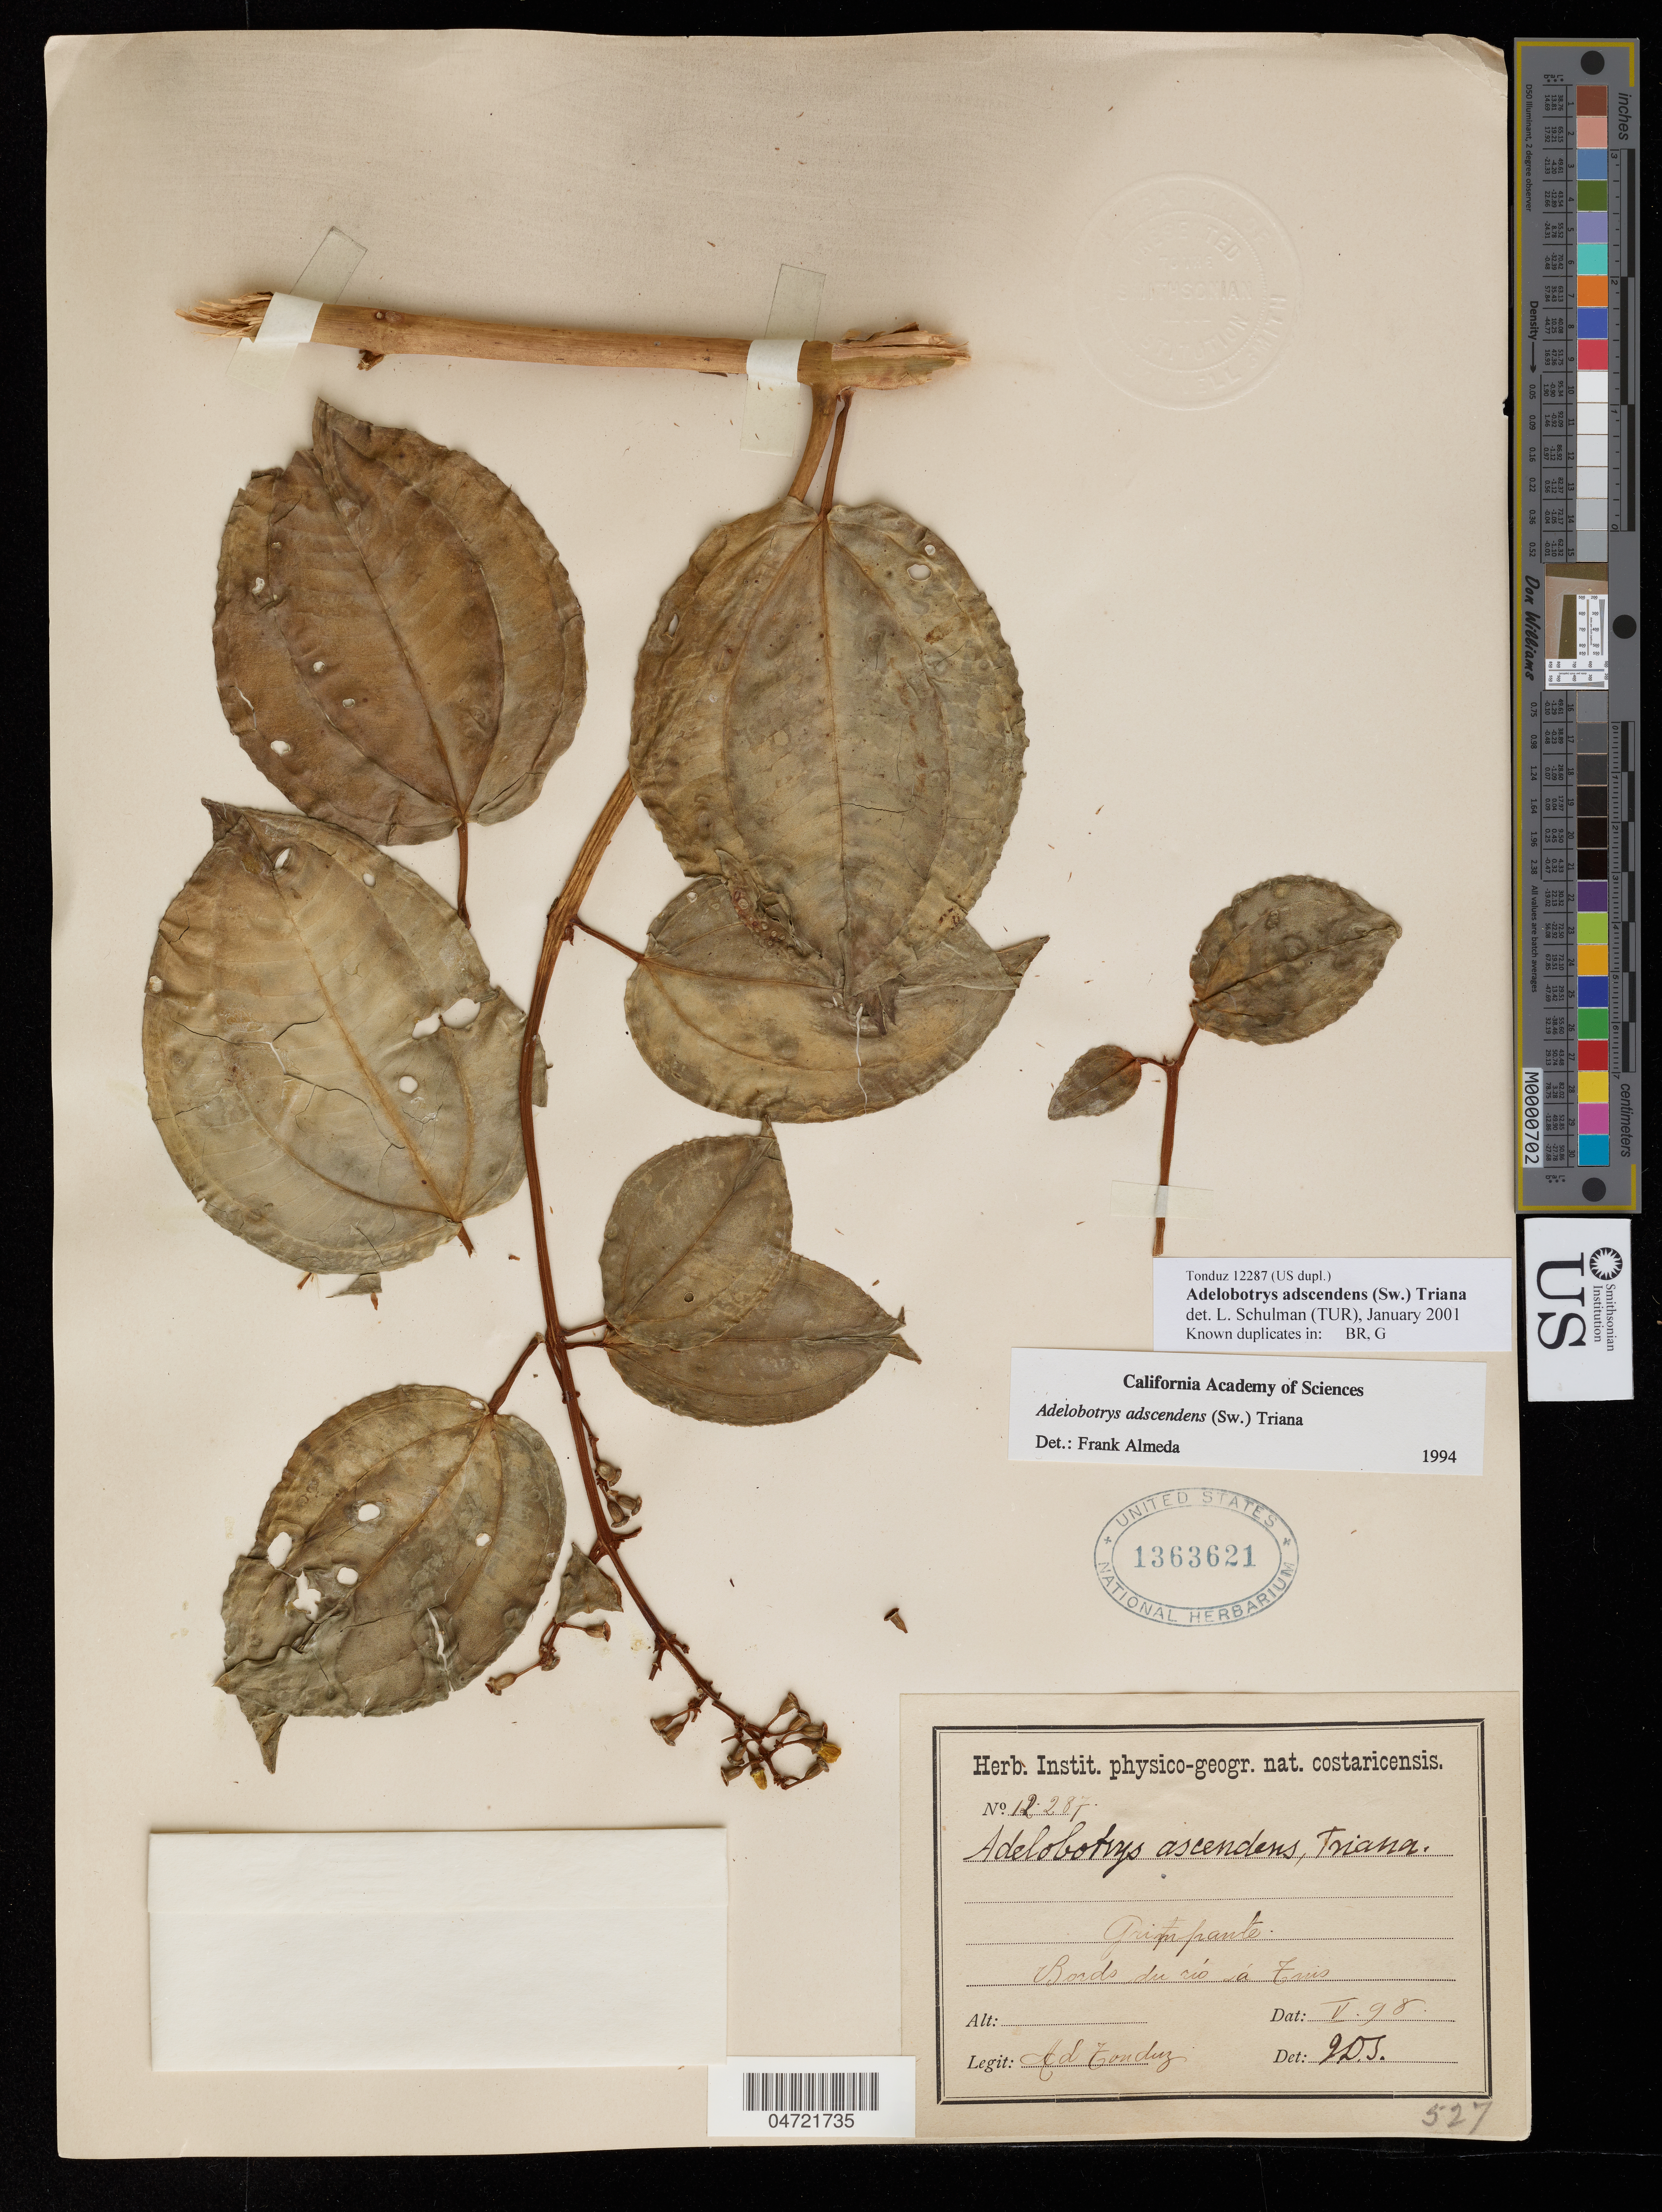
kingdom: Plantae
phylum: Tracheophyta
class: Magnoliopsida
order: Myrtales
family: Melastomataceae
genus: Adelobotrys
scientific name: Adelobotrys adscendens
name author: (Sw.) Triana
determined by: Schulman, Leif, (TUR), University of Turku (FINLAND)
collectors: A. Tonduz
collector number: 12287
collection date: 1898-05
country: Costa Rica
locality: Bords du rio a Tuis.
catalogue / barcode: US 1363621